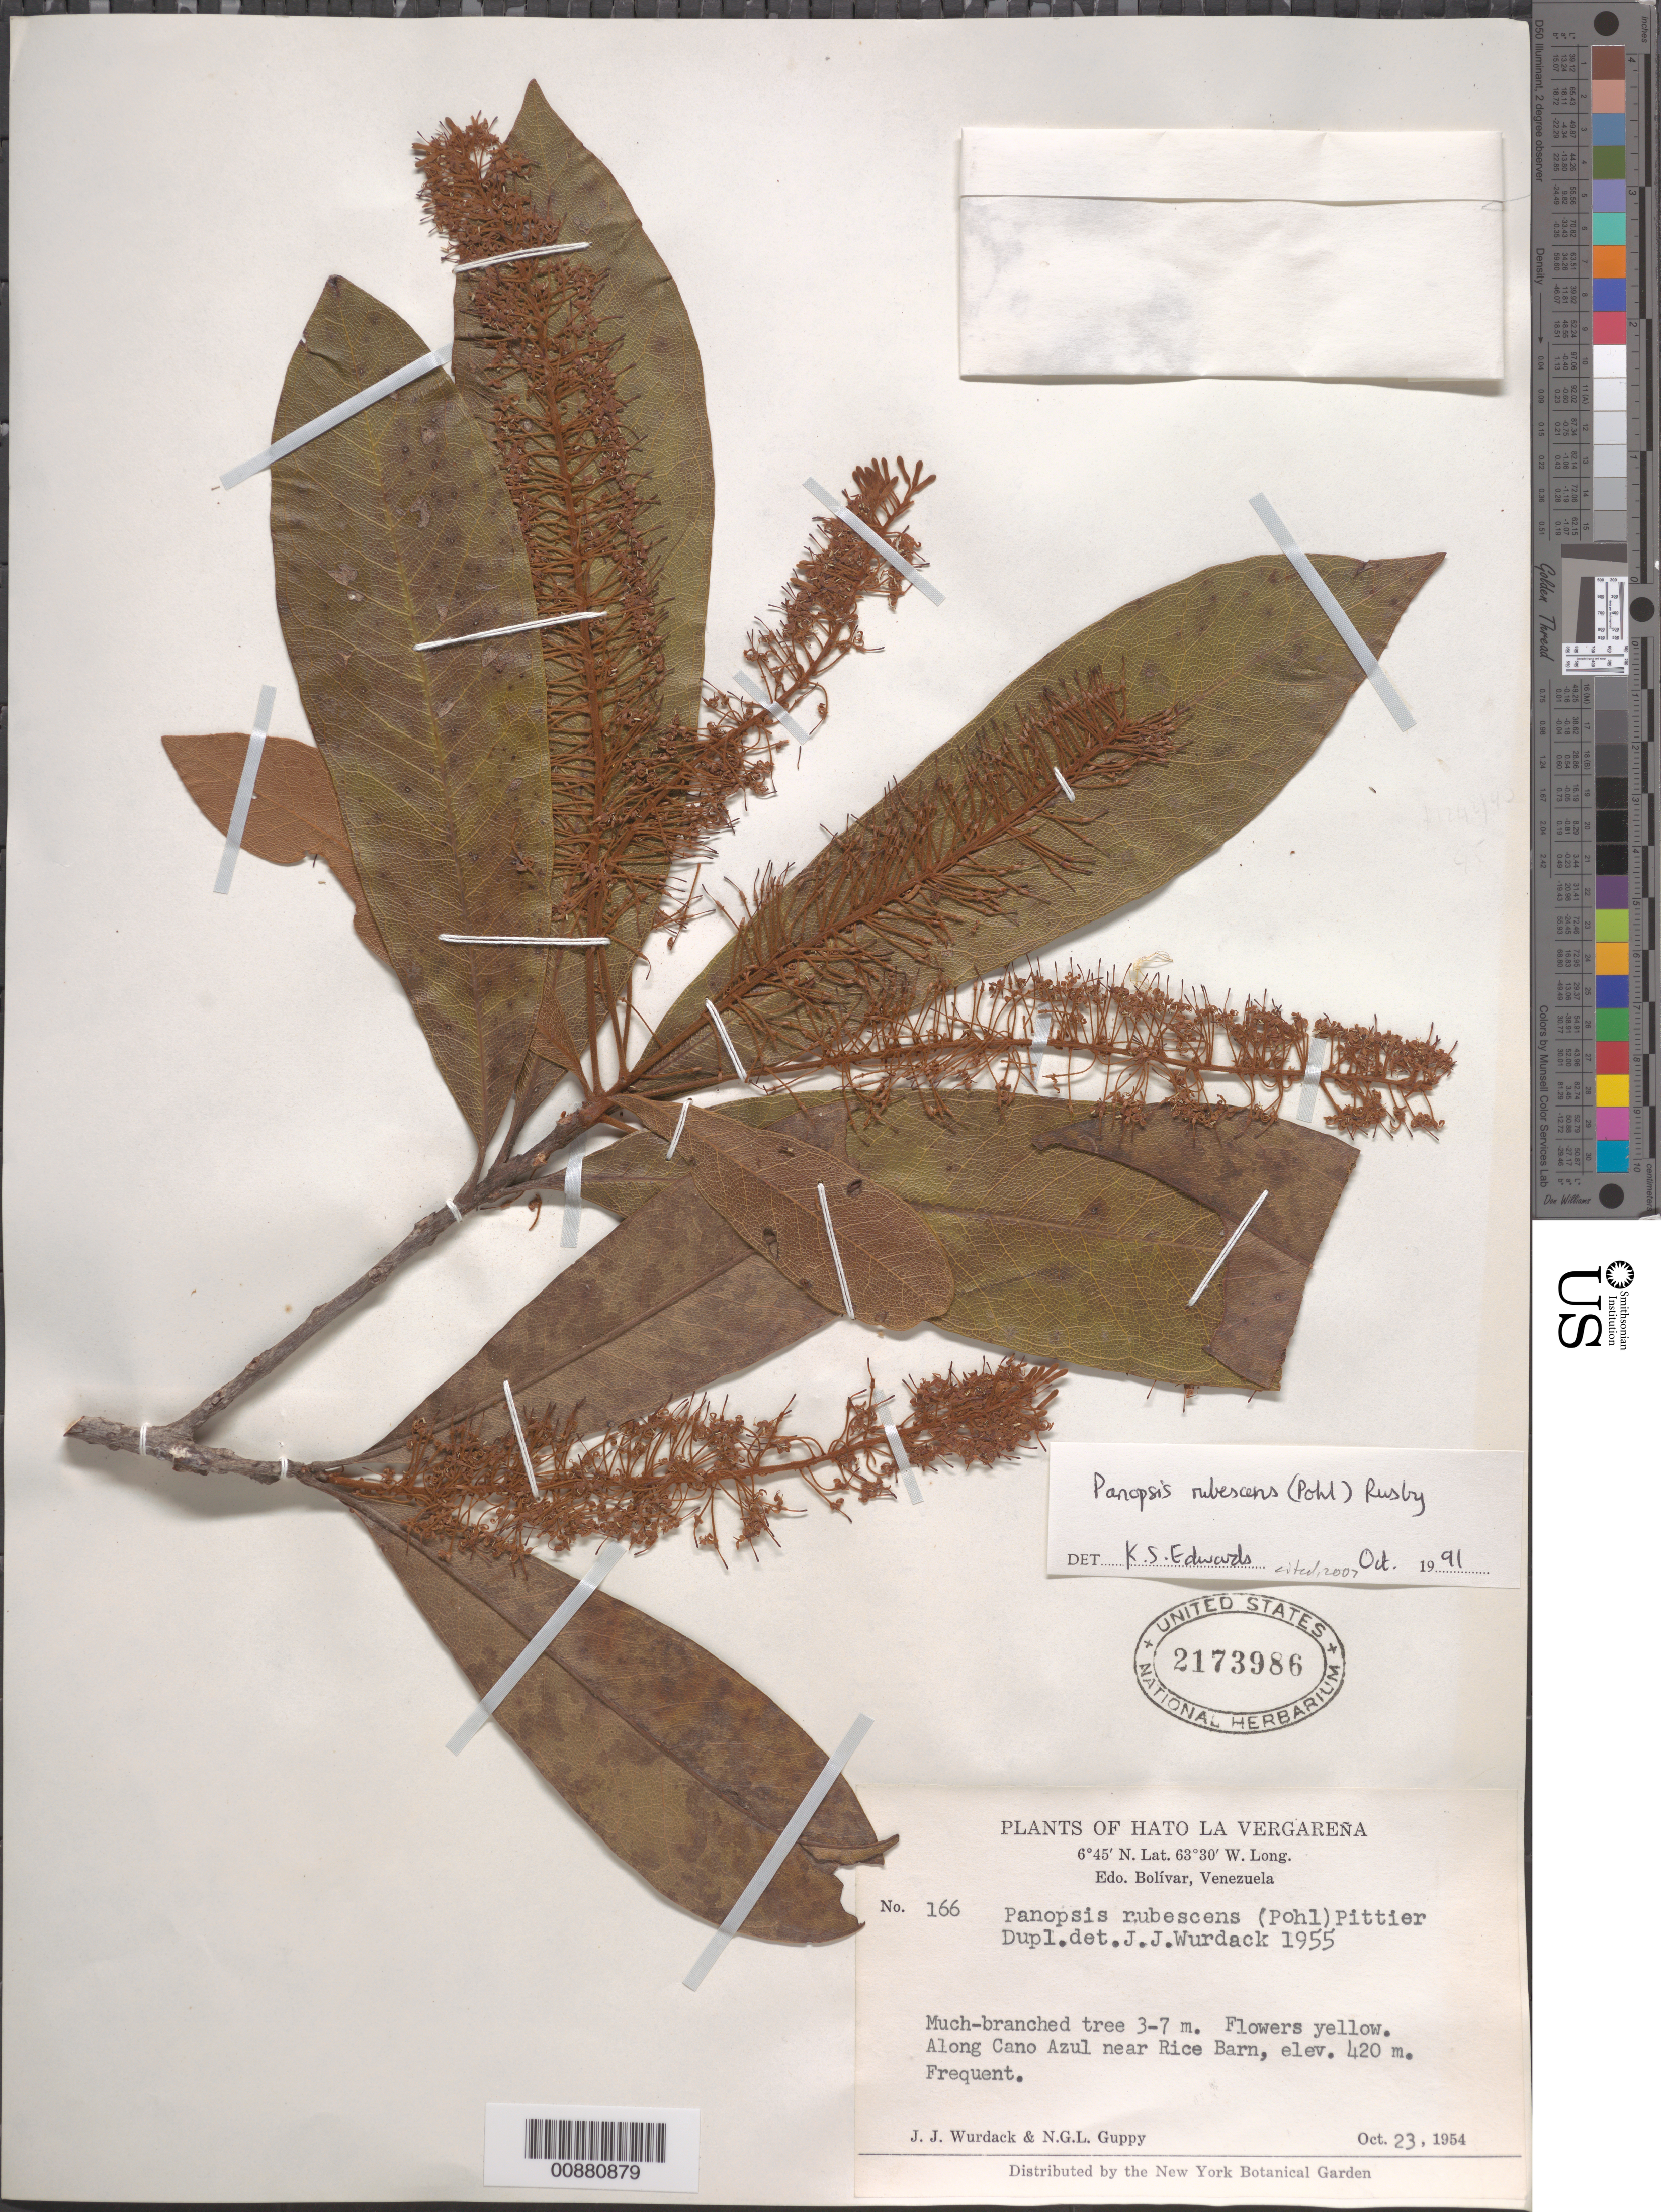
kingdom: Plantae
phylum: Tracheophyta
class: Magnoliopsida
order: Proteales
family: Proteaceae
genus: Panopsis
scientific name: Panopsis rubescens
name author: (Pohl) Pittier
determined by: Edwards, K. S.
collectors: J. J. Wurdack & N. Guppy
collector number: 166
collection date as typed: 23-Oct-54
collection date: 1954-10-23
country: Venezuela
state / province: Bolívar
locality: Caño Azul, near Rice Barn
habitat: Along caño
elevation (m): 420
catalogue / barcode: US 2173986